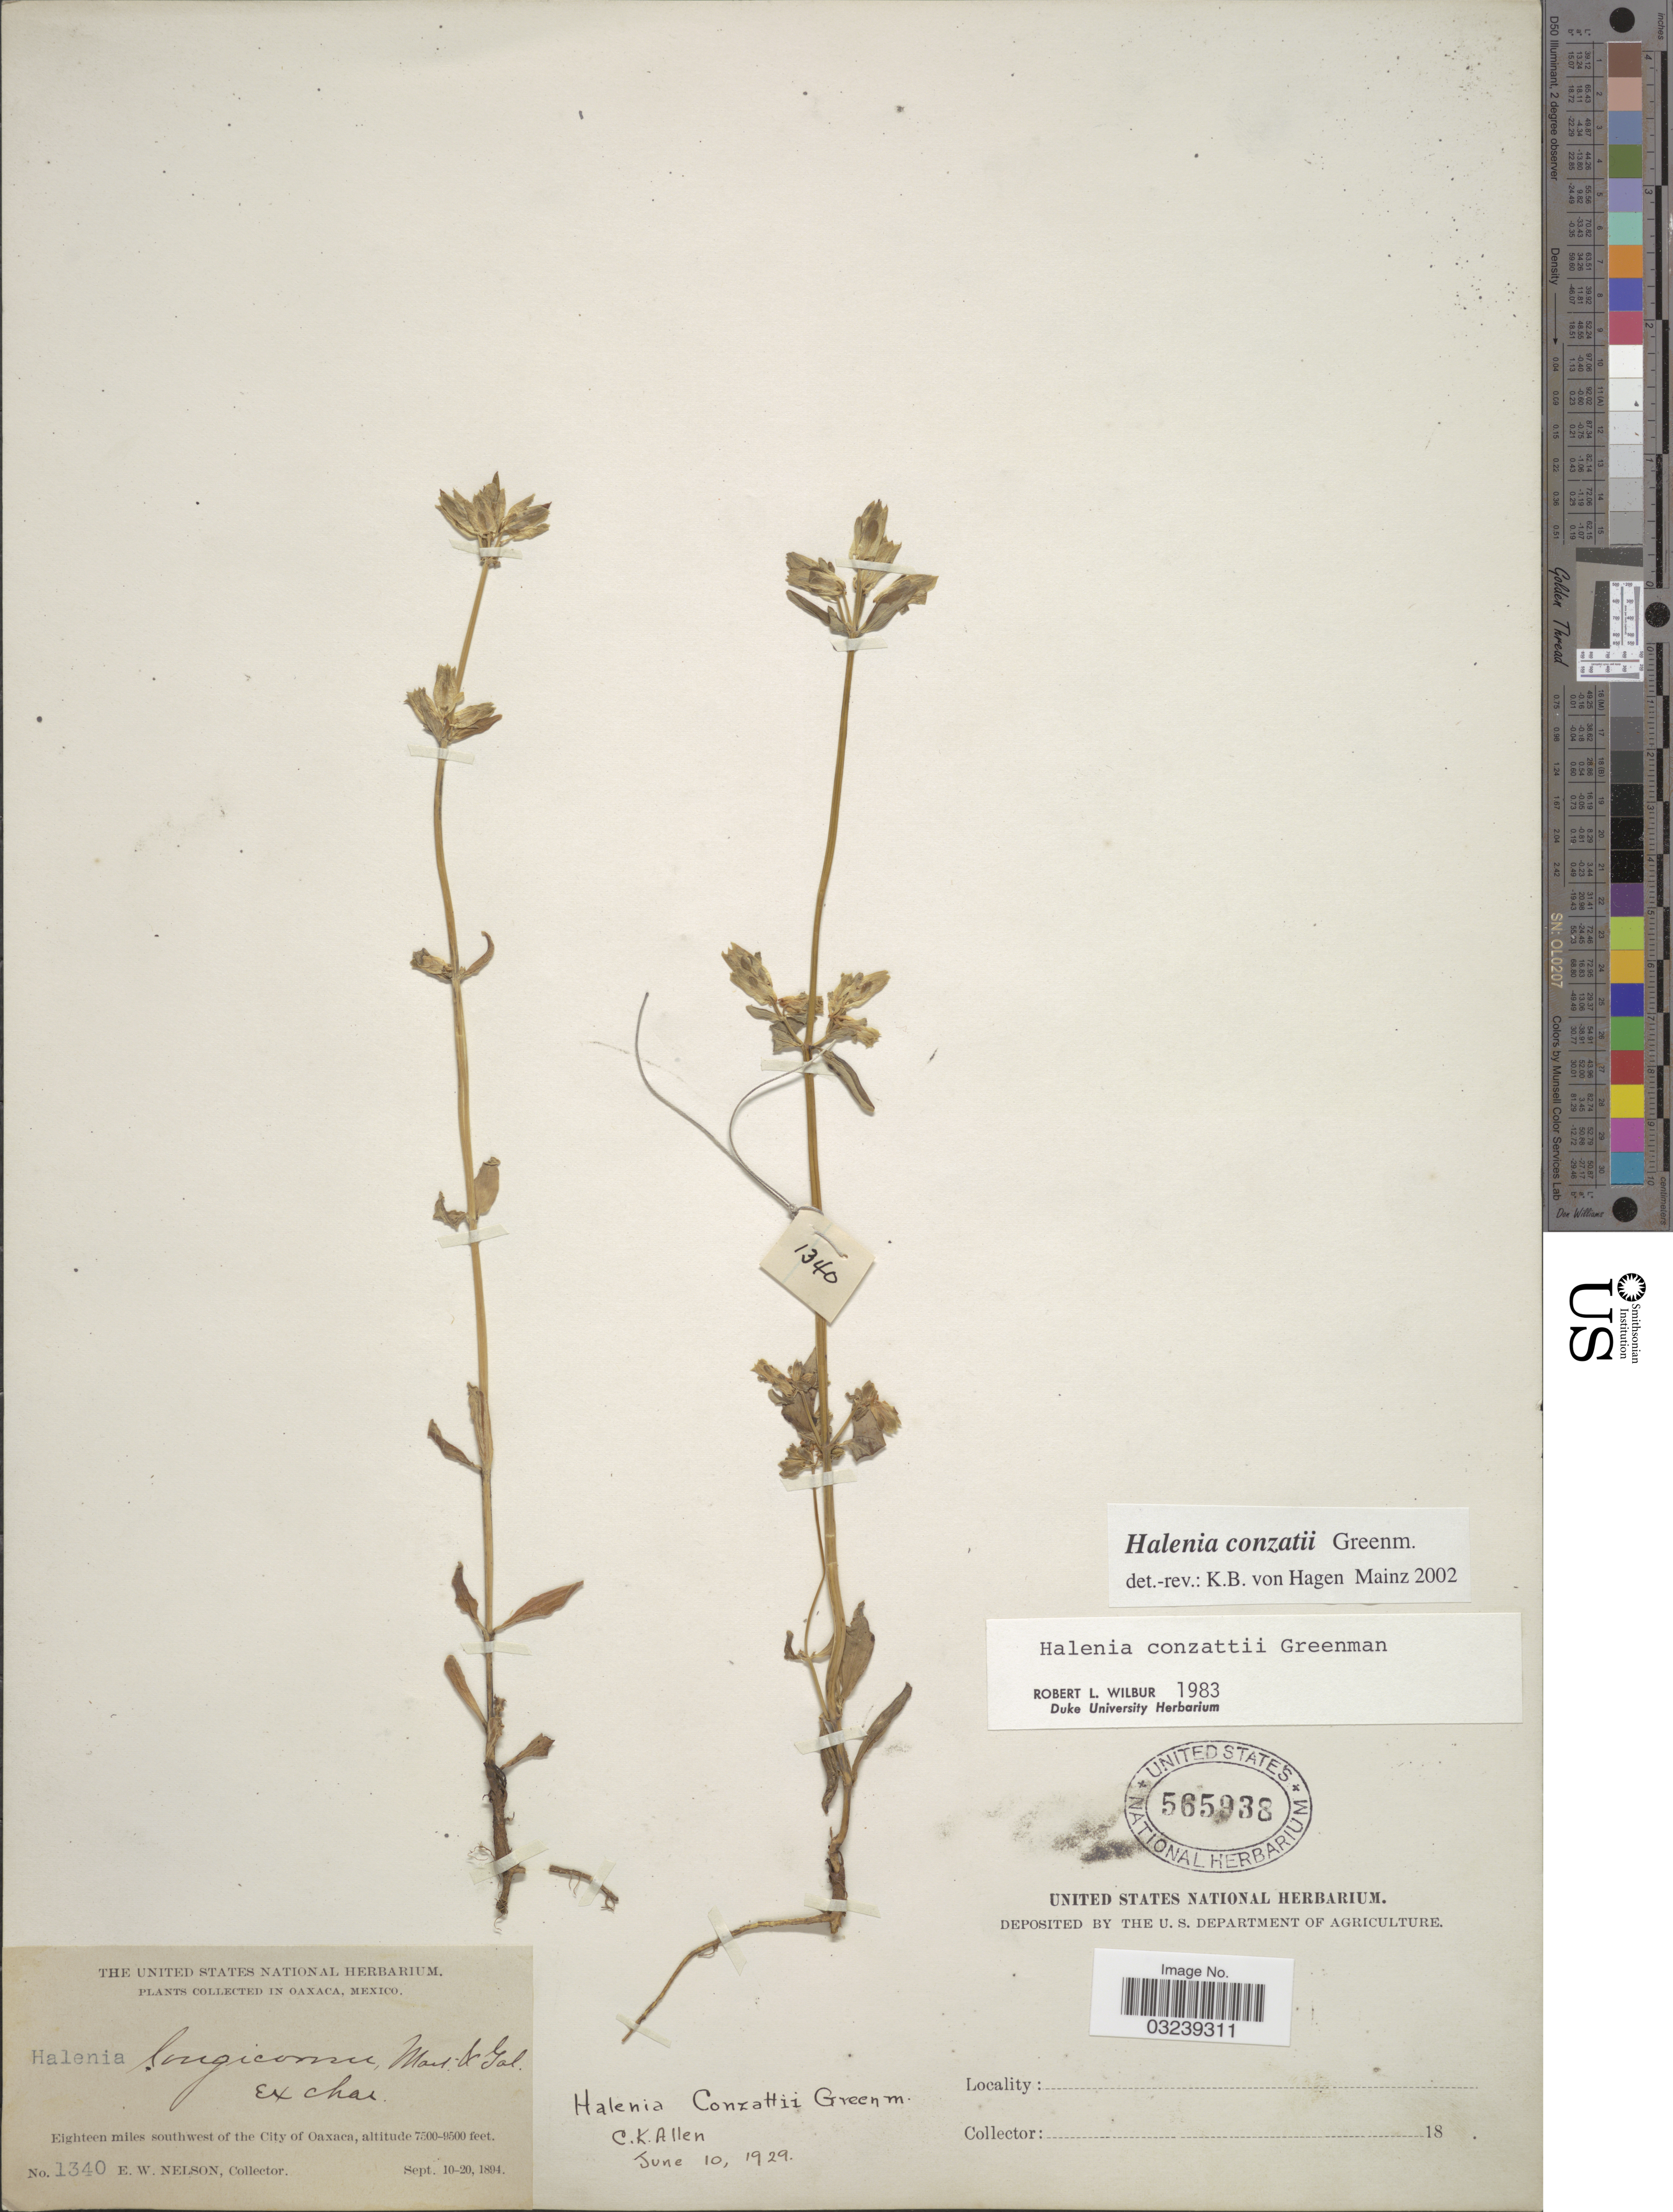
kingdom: Plantae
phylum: Tracheophyta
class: Magnoliopsida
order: Gentianales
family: Gentianaceae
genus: Halenia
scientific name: Halenia conzattii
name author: Greenm.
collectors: E. W. Nelson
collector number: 1340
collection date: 1894-09-10/1894-09-20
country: Mexico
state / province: Oaxaca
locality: Eighteen miles southwest of the City of Oaxaca.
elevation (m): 2286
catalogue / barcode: US 565938